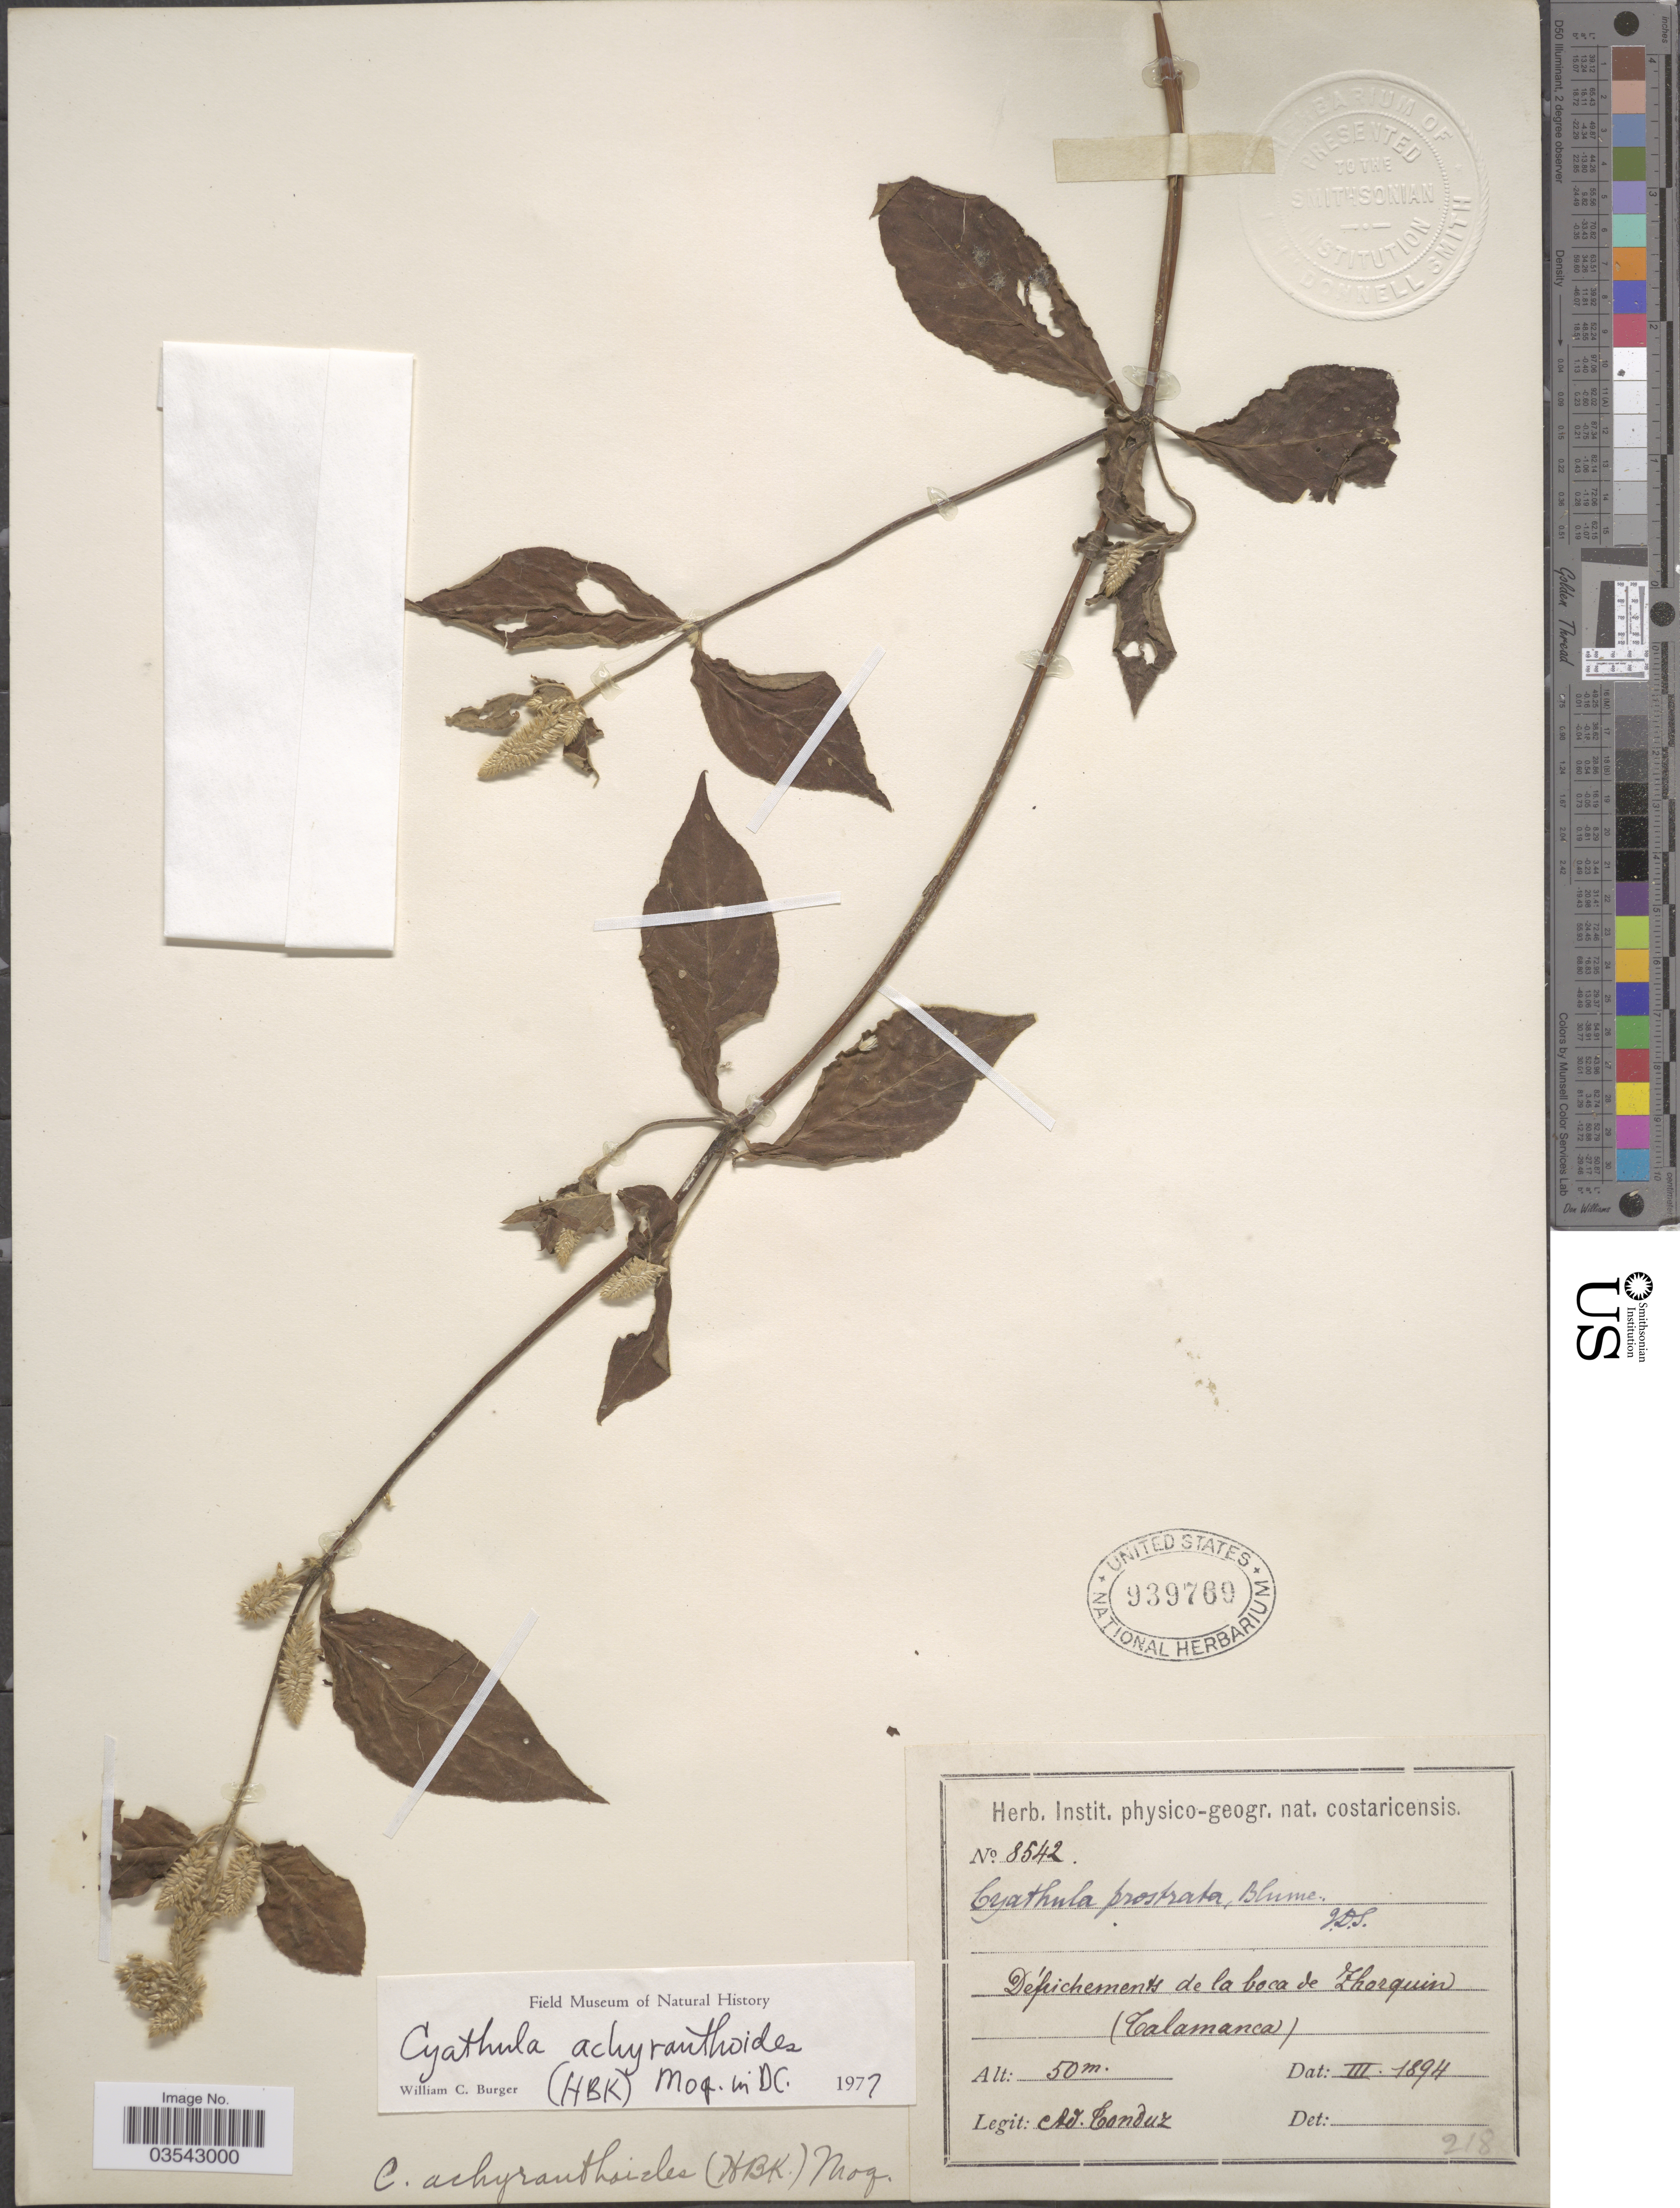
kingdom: Plantae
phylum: Tracheophyta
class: Magnoliopsida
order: Caryophyllales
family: Amaranthaceae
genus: Cyathula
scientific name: Cyathula achyranthoides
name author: (Kunth) Moq.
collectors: A. Tonduz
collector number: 8542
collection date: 1894-03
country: Costa Rica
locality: Défrichements de la boca de Zhorquin (Calamanca).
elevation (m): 50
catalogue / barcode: US 939769